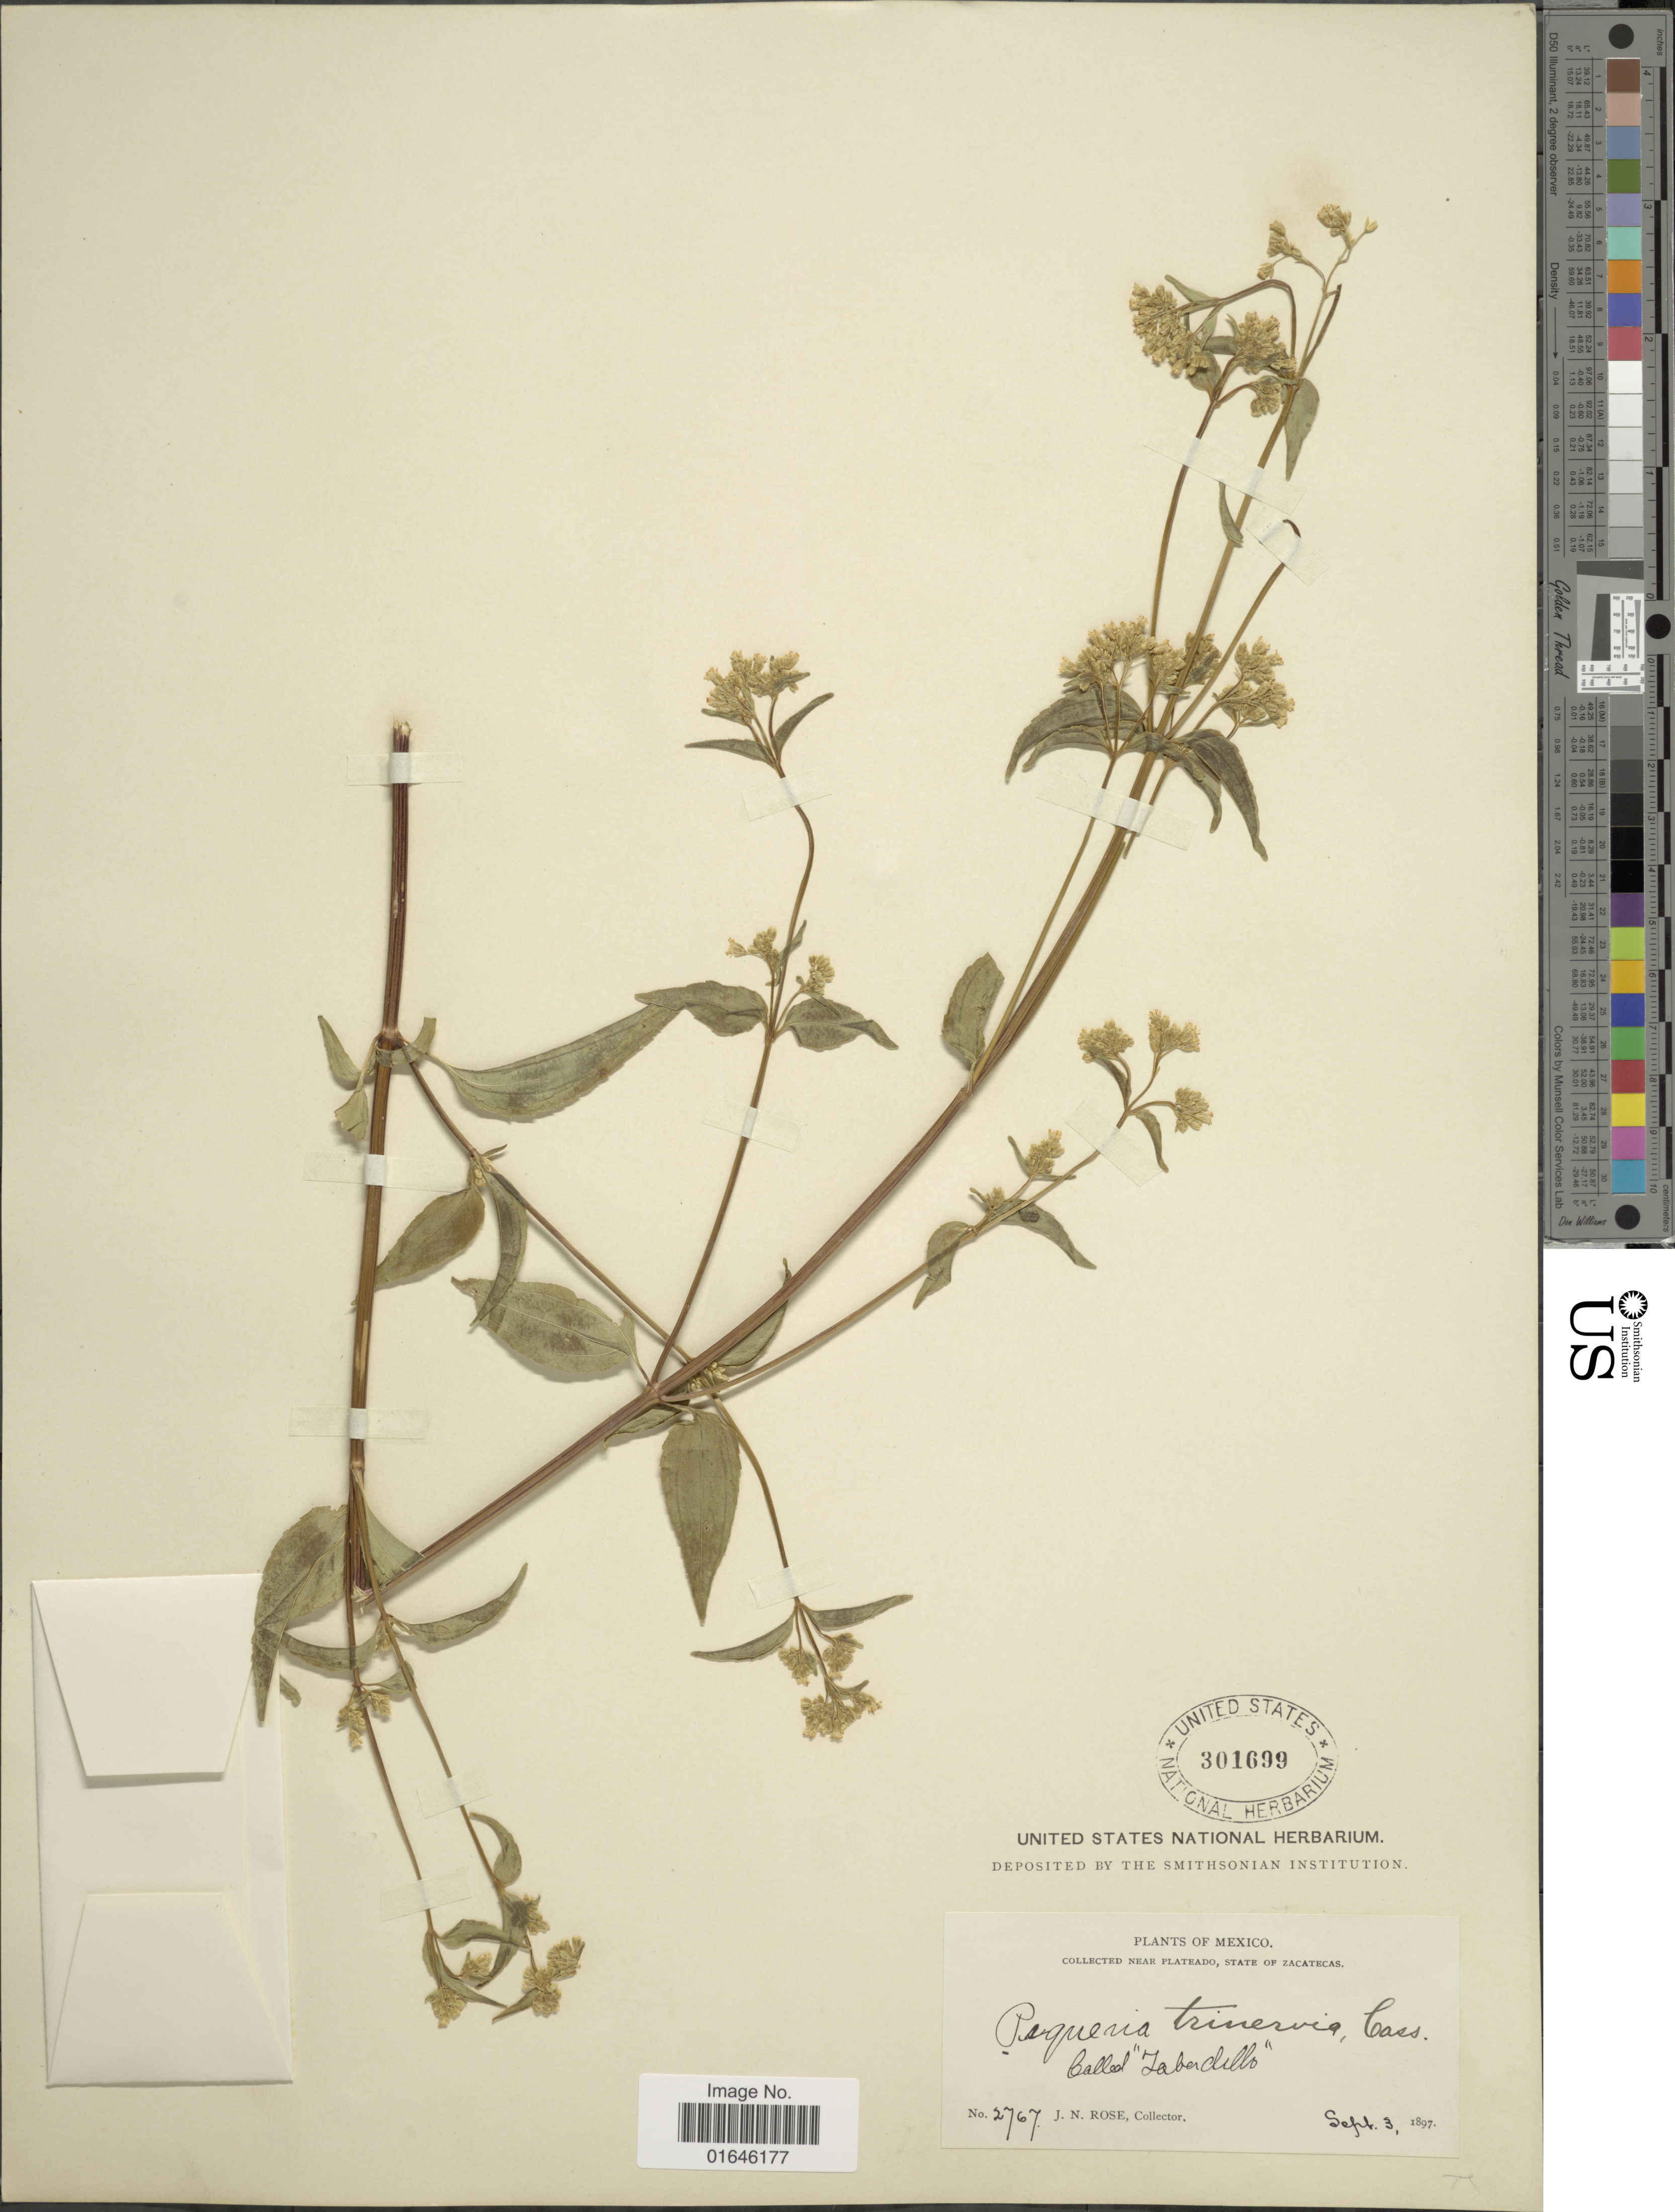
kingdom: Plantae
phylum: Tracheophyta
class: Magnoliopsida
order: Asterales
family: Asteraceae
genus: Piqueria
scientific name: Piqueria trinervia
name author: Cav.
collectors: J. N. Rose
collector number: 2767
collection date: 1897-09-03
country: Mexico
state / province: Zacatecas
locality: Near Plateado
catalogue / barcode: US 301699